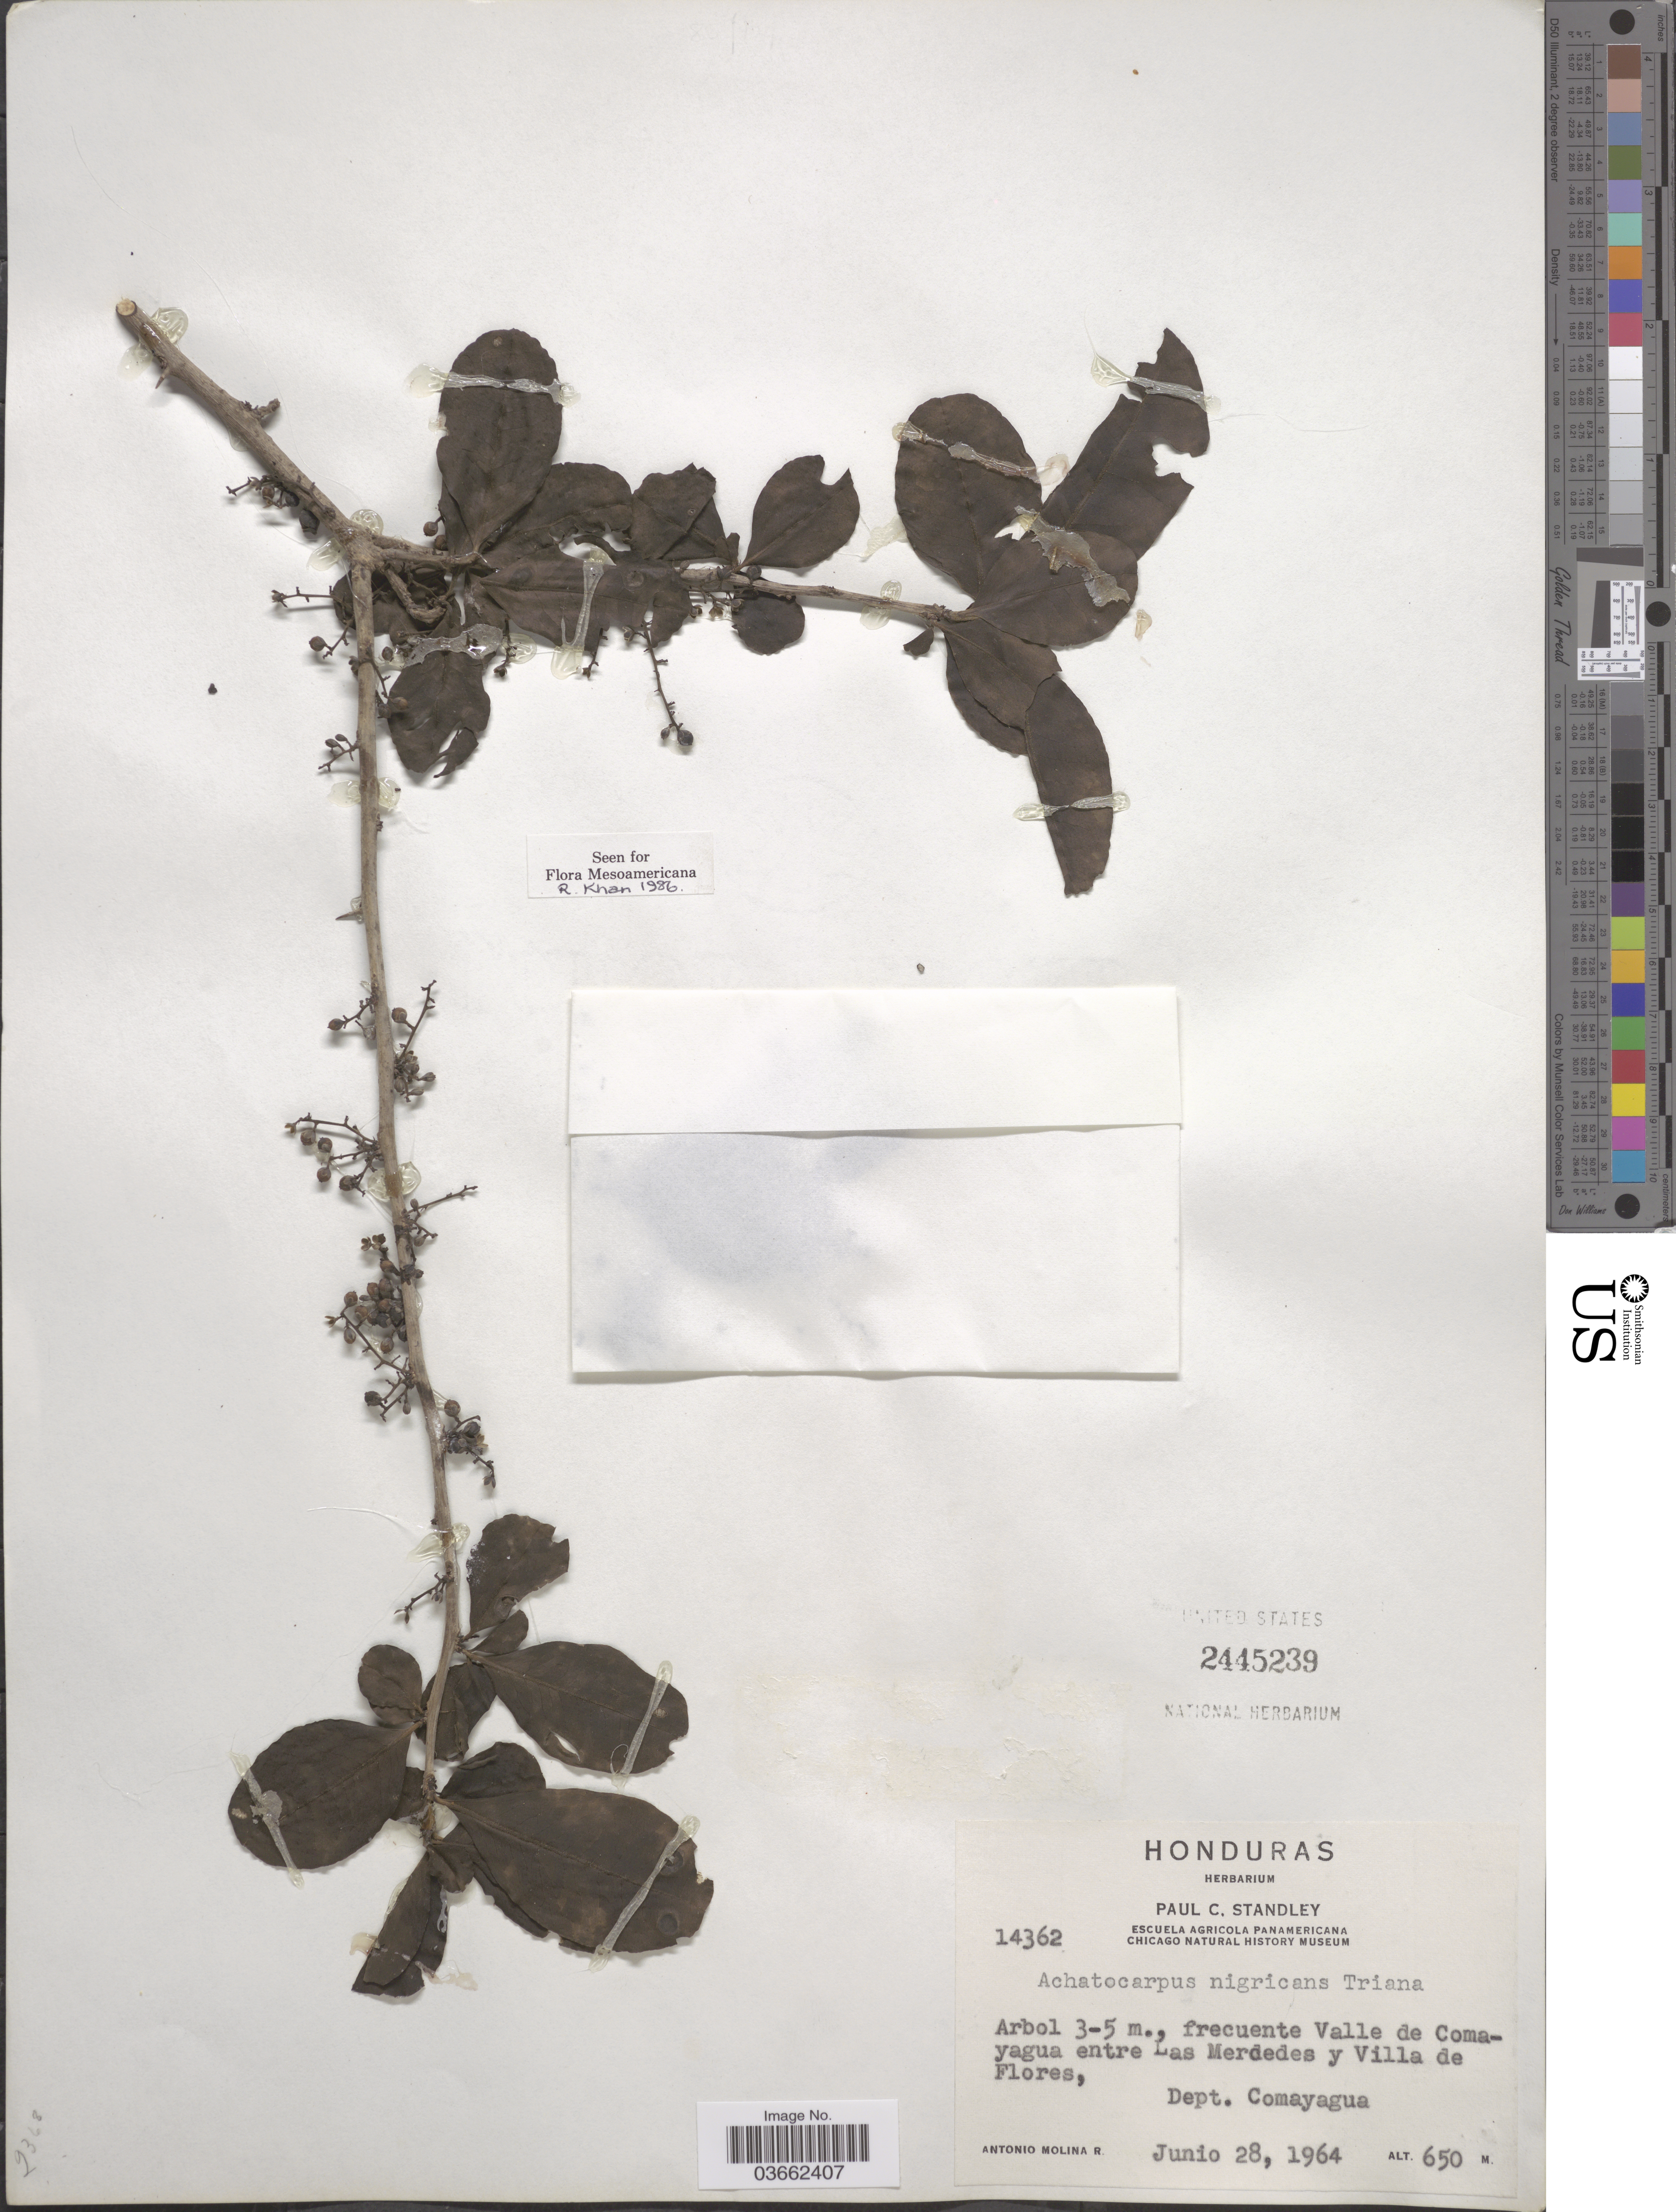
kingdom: Plantae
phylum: Tracheophyta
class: Magnoliopsida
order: Caryophyllales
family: Achatocarpaceae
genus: Achatocarpus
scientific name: Achatocarpus nigricans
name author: Triana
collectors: A. Molina R.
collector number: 14362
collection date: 1964-06-28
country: Honduras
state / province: Comayagua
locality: Valle de Comayagua entre Las Mercedes y Villa de Flores, Dept. Comayagua.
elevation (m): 650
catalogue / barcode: US 2445239